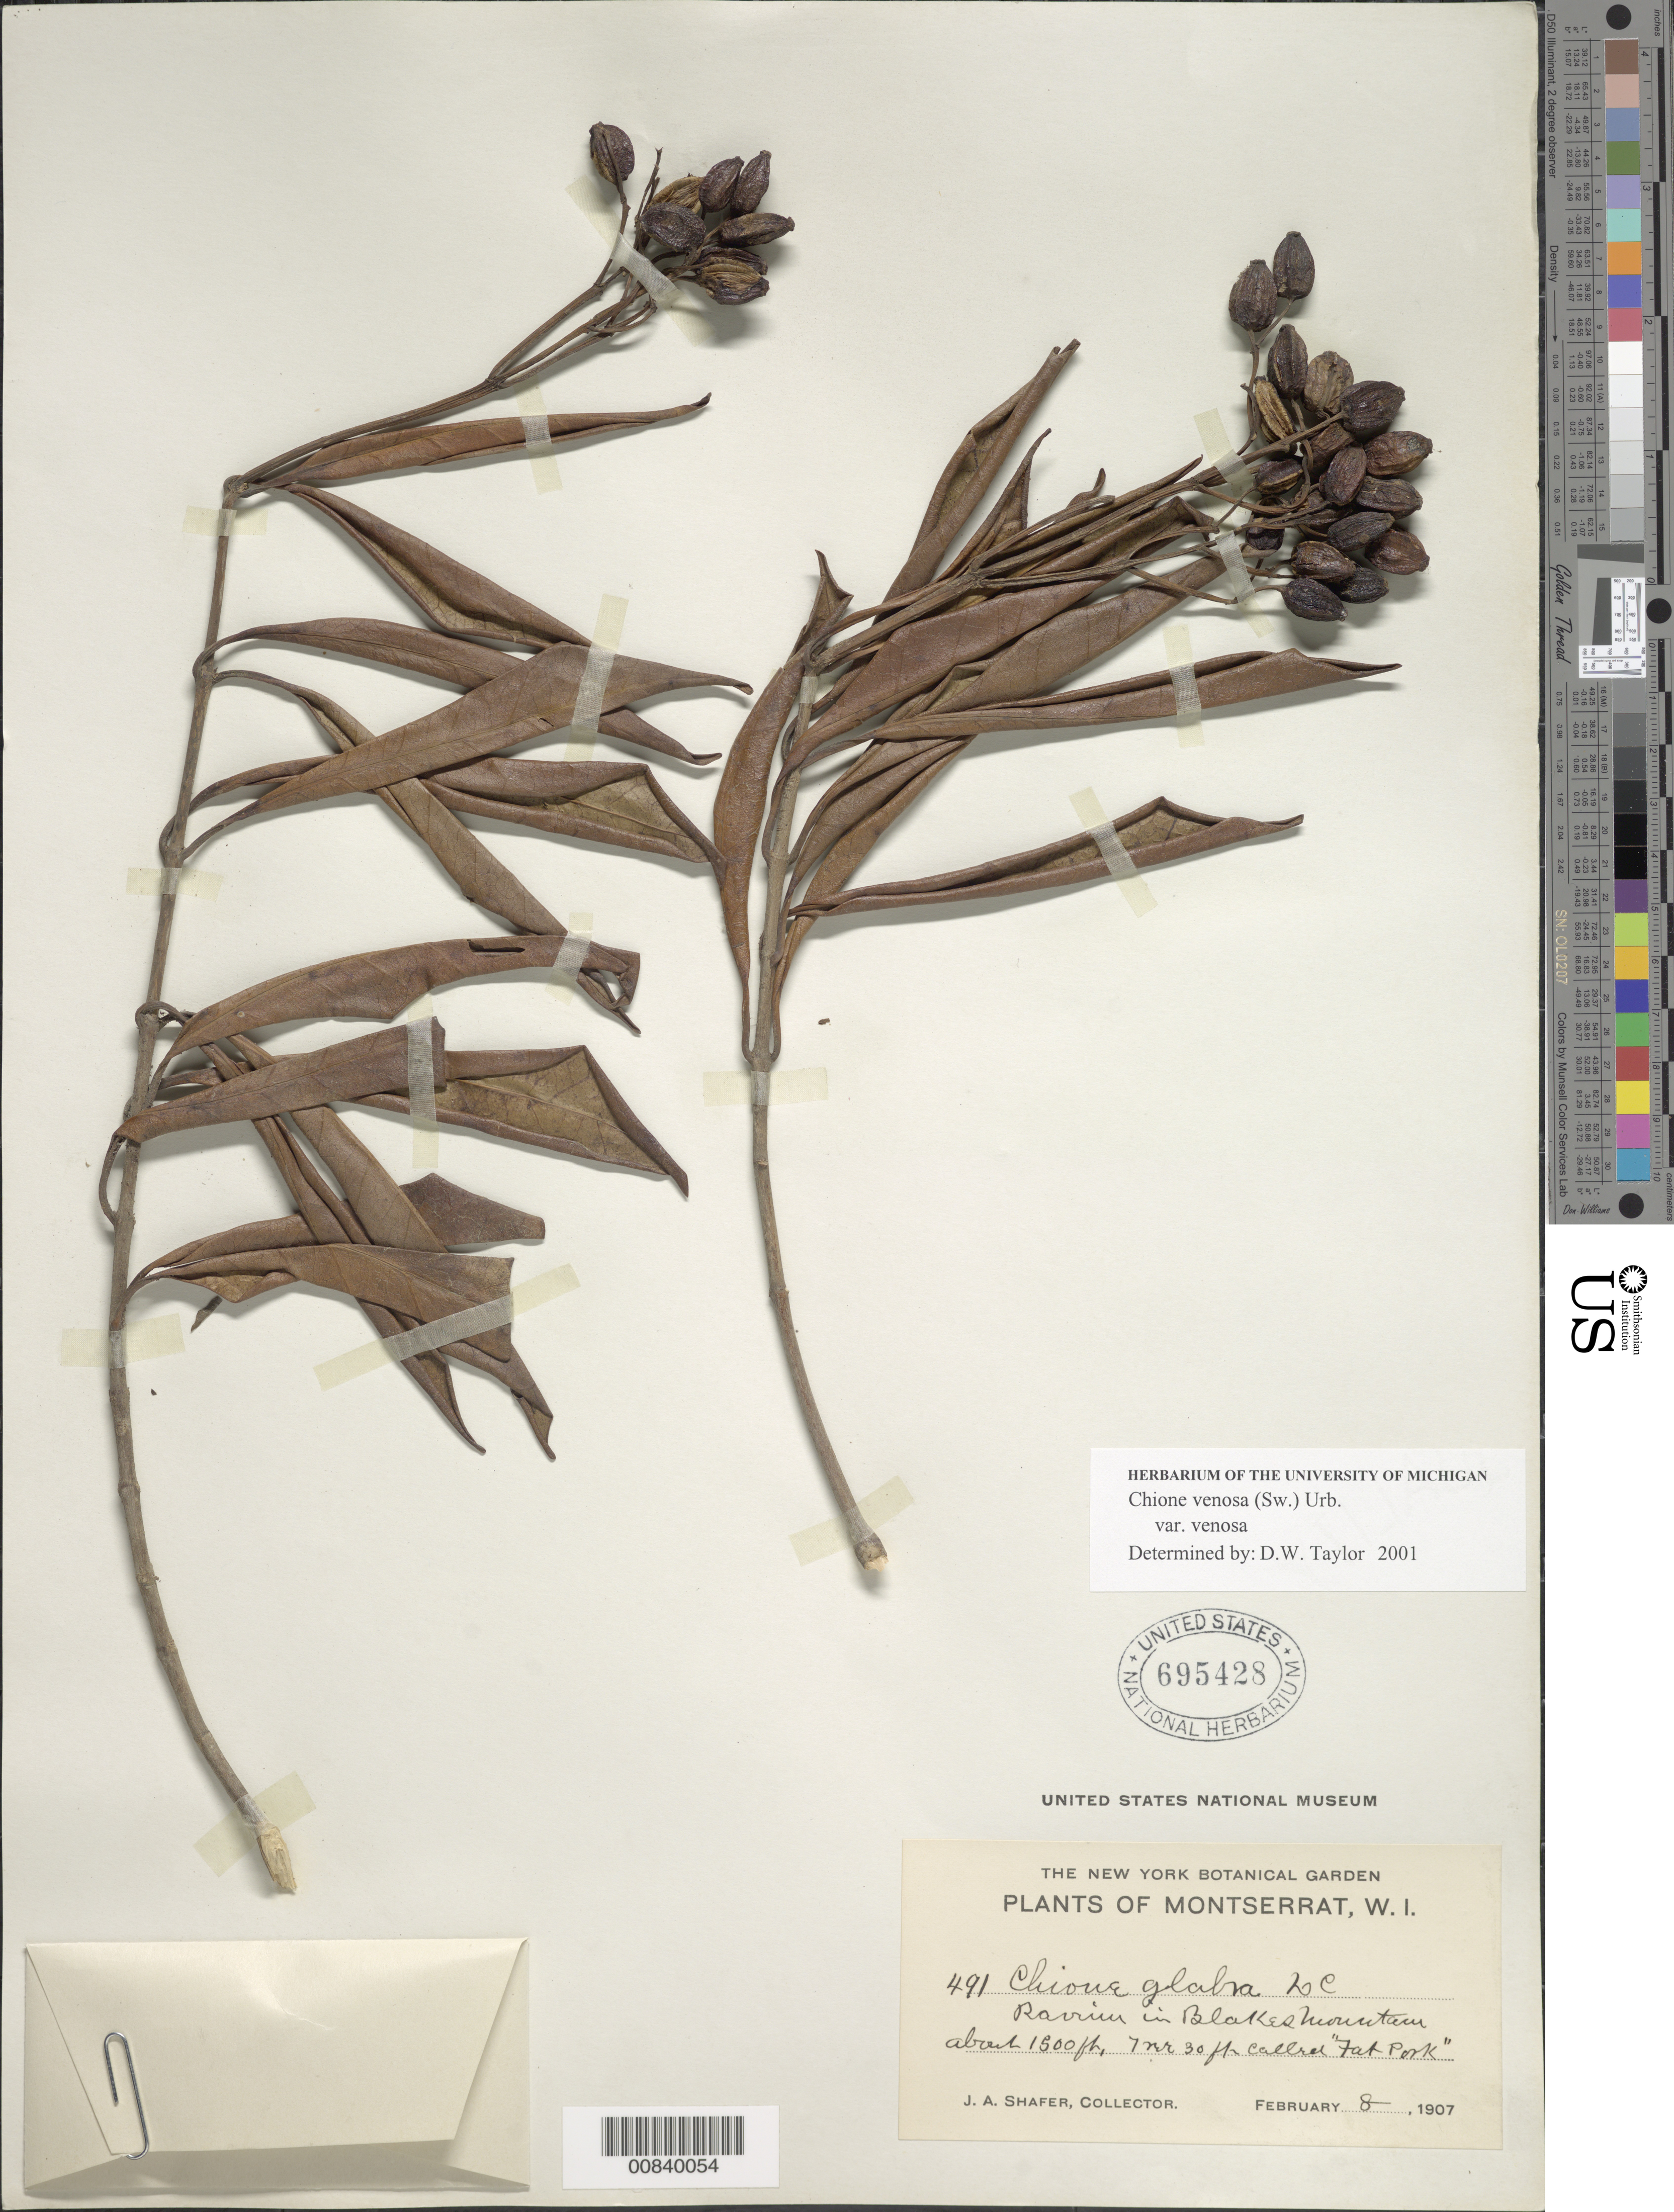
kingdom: Plantae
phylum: Tracheophyta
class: Magnoliopsida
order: Gentianales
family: Rubiaceae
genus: Chione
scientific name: Chione venosa var. venosa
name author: (Sw.) Urb.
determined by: Taylor, D. W., (MICH), University of Michigan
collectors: J. A. Shafer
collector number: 491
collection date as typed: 08 Feb 1907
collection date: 1907-02-08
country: Montserrat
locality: Ravine on Blakes Mountain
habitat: Mountain ravine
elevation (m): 457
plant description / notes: Common name: Fat pork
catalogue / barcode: US 695428